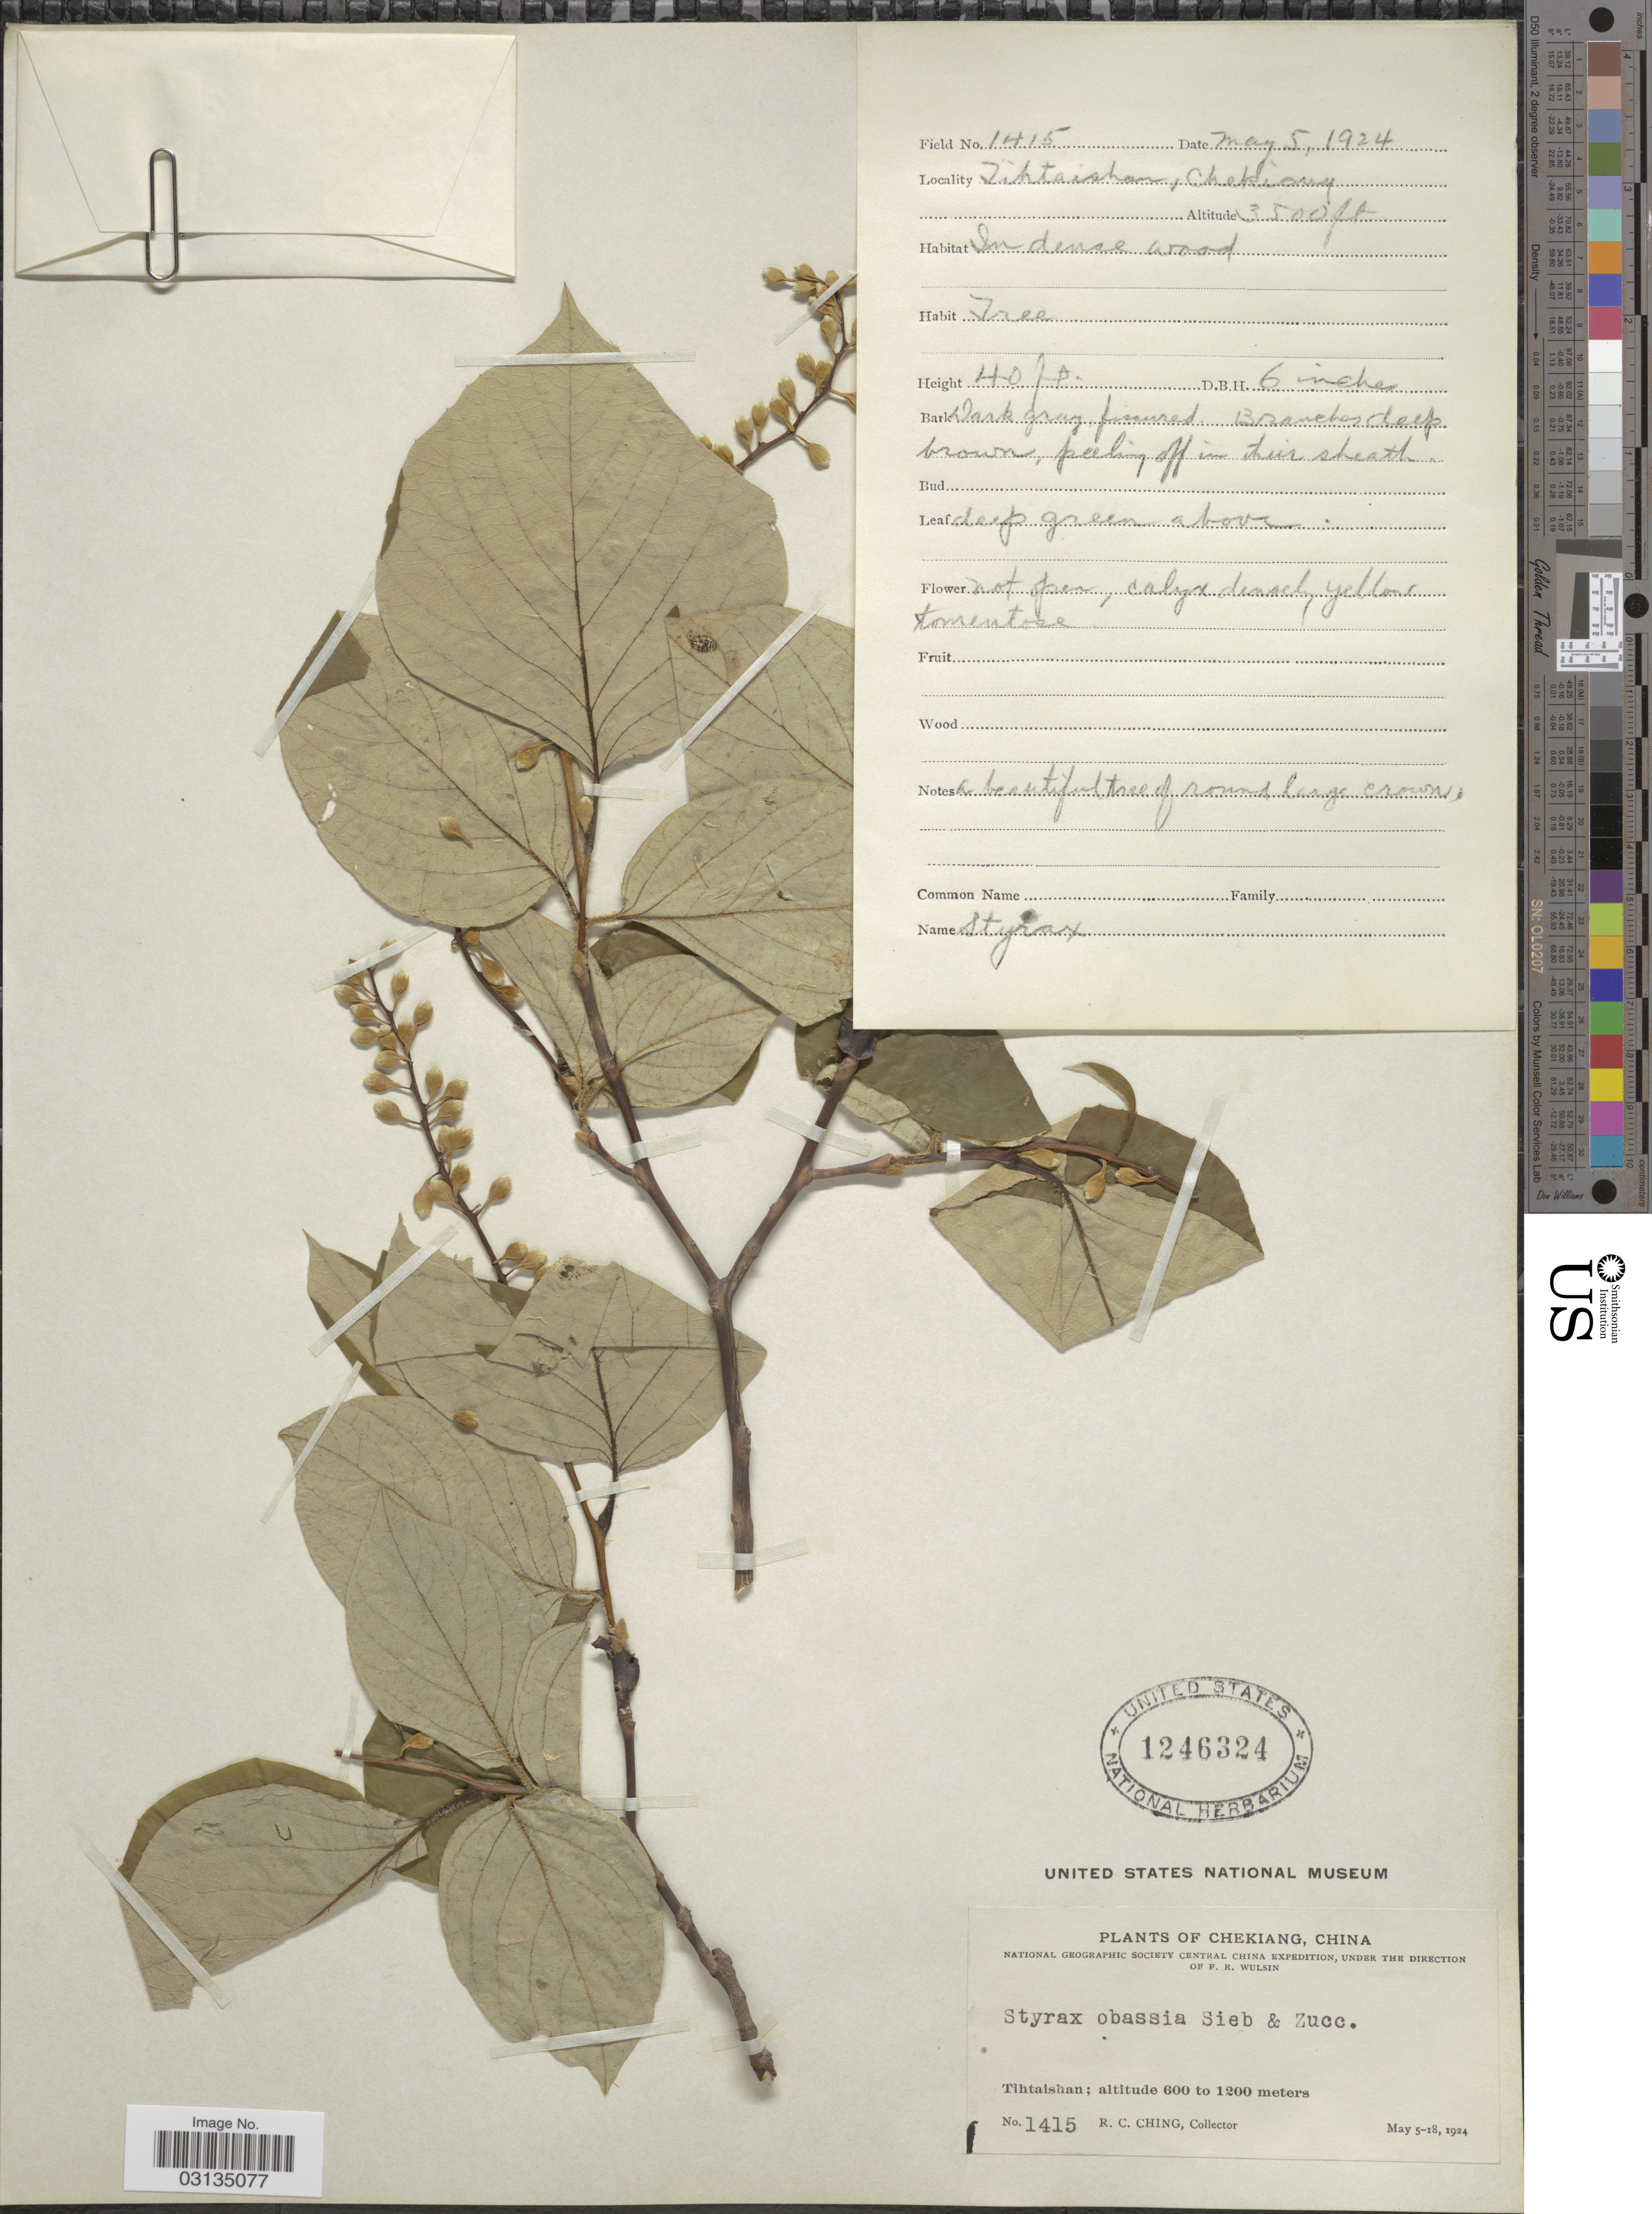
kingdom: Plantae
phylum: Tracheophyta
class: Magnoliopsida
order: Ericales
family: Styracaceae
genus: Styrax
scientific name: Styrax obassia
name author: Siebold & Zucc.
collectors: R. C. Ching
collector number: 1415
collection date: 1924-05-05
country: China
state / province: Zhejiang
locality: Chekiang, Tihtaishan.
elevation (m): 1067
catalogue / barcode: US 1246324